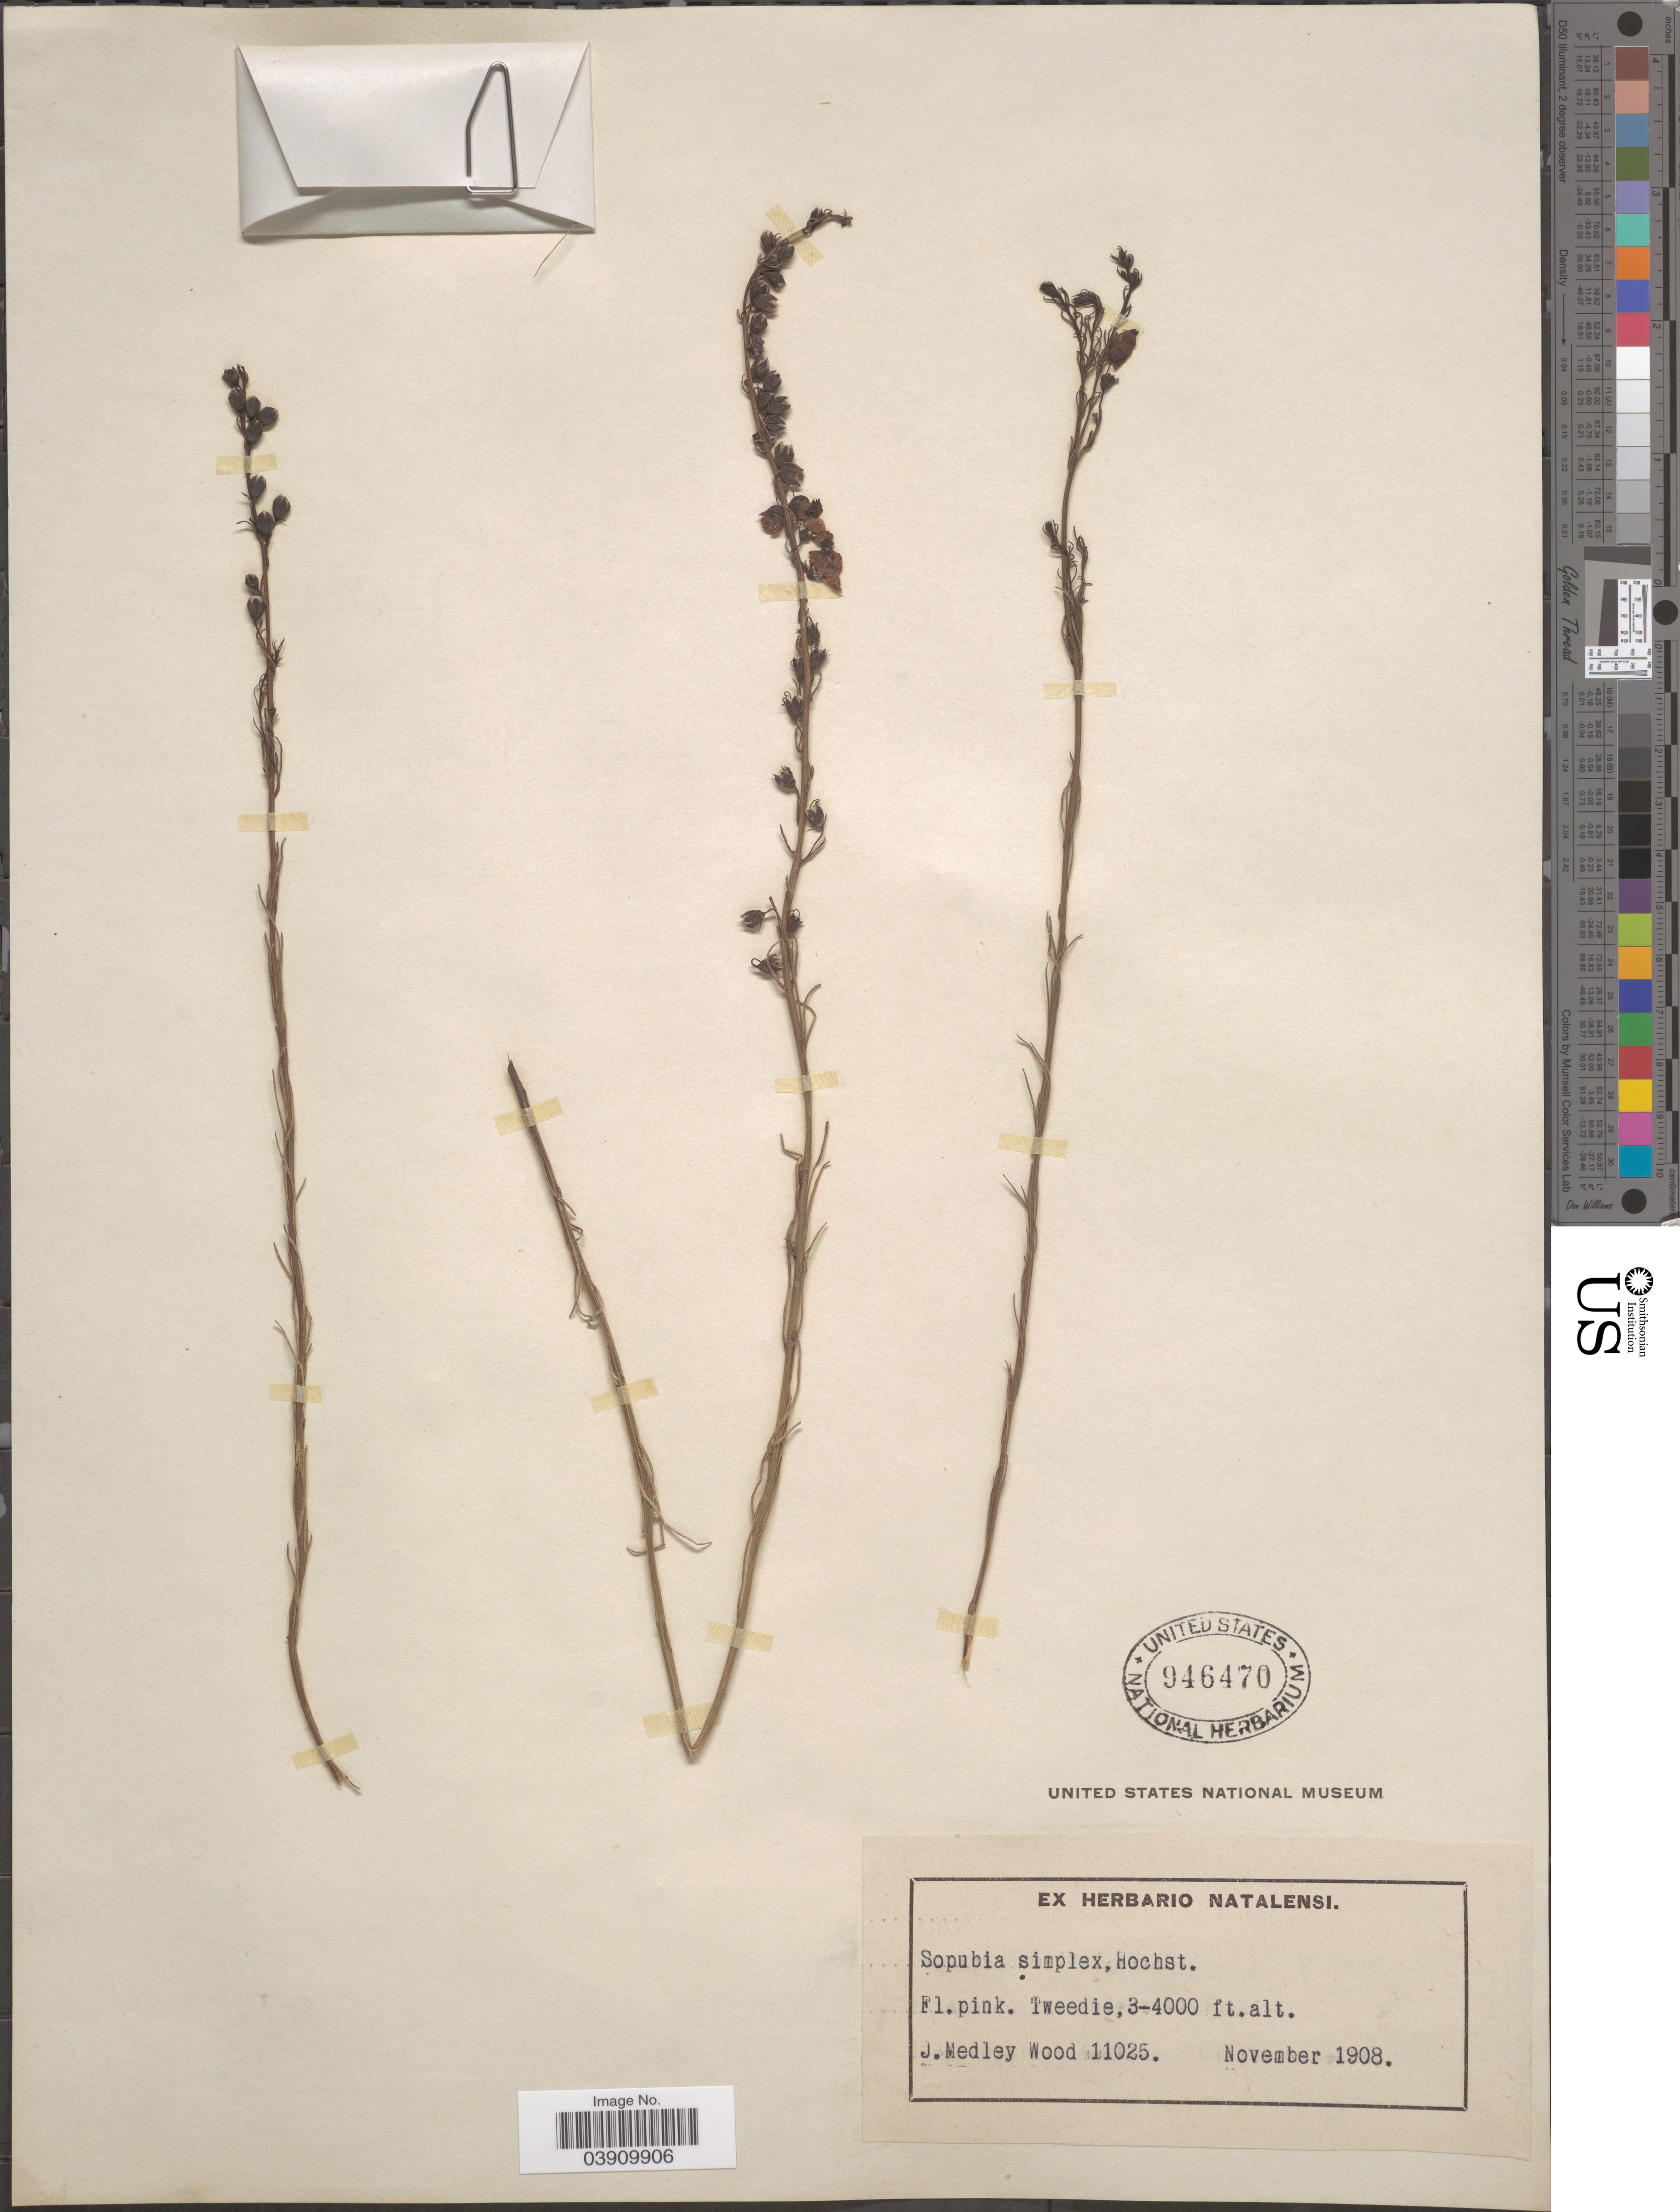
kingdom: Plantae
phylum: Tracheophyta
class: Magnoliopsida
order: Lamiales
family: Orobanchaceae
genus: Sopubia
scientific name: Sopubia simplex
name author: Hochst. & Hochst.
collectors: J. M. Wood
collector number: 11025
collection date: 1908-11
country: South Africa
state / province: KwaZulu-Natal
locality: Tweedie.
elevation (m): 914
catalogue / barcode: US 946470